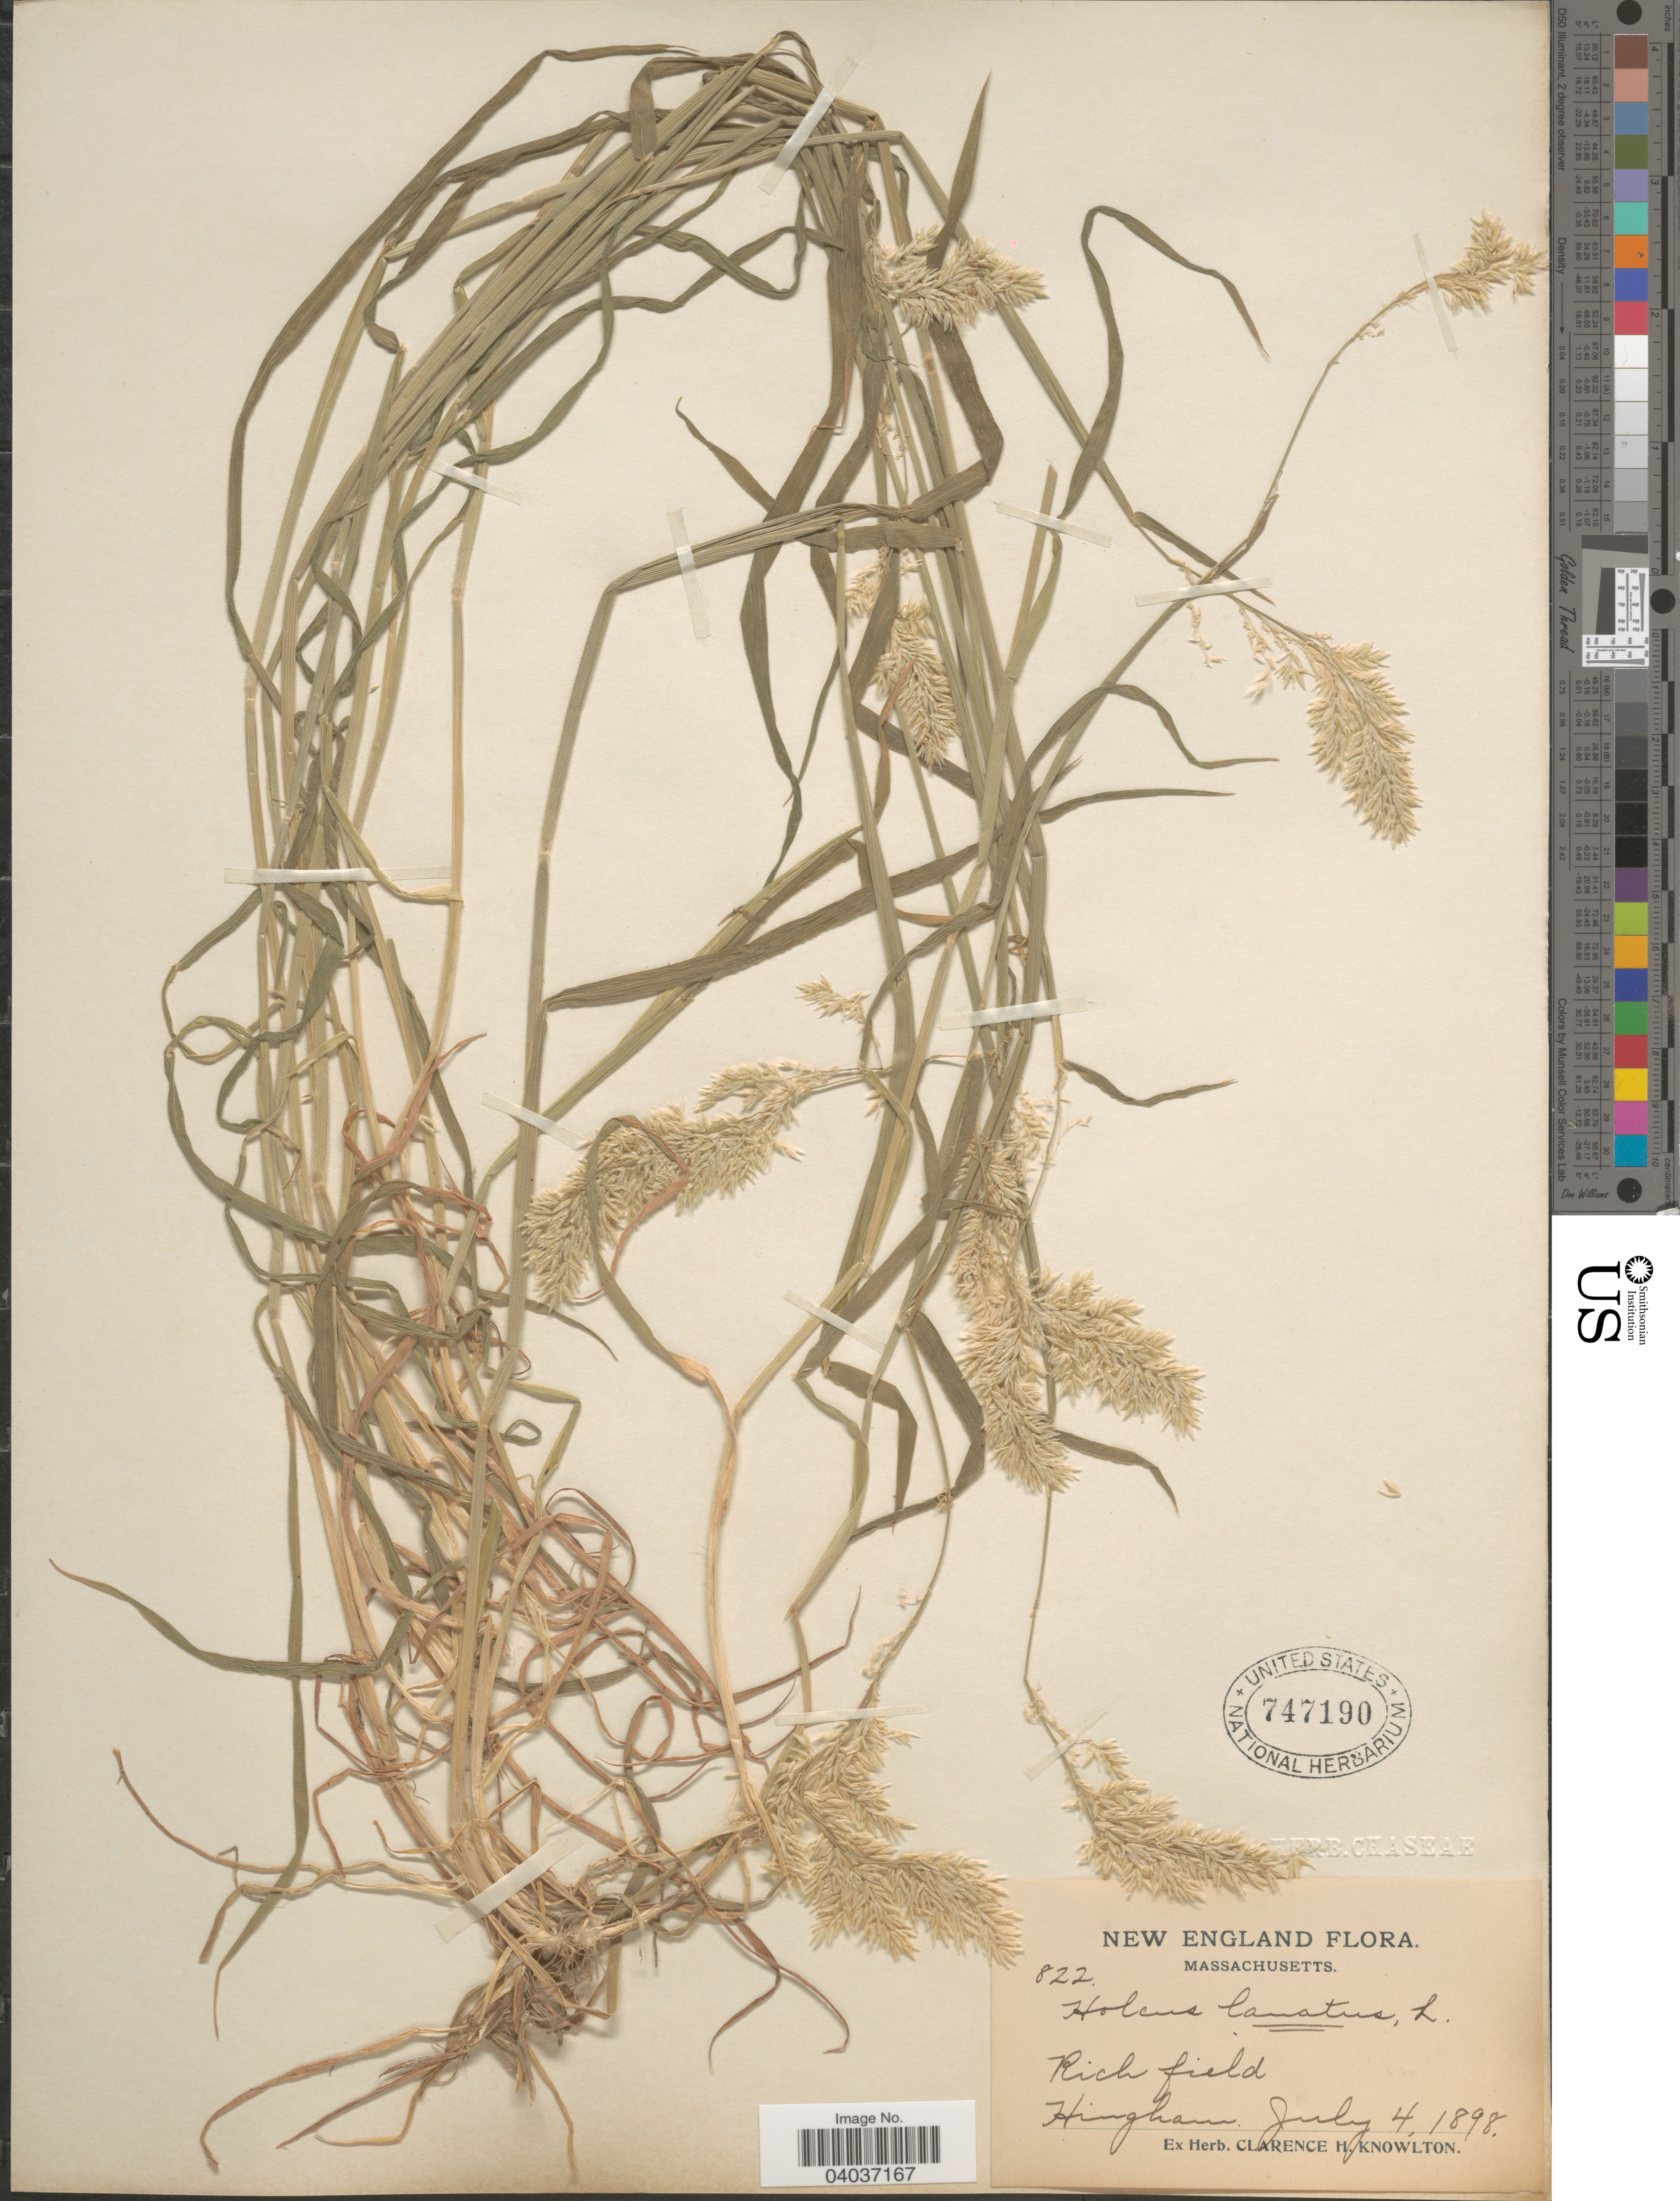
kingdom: Plantae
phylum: Tracheophyta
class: Liliopsida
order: Poales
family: Poaceae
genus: Holcus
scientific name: Holcus lanatus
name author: L.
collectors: Ex Herb. Clarence H. Knowlton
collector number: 822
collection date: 1898-07-04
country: United States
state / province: Massachusetts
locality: New England. Hingham.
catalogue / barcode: US 747190